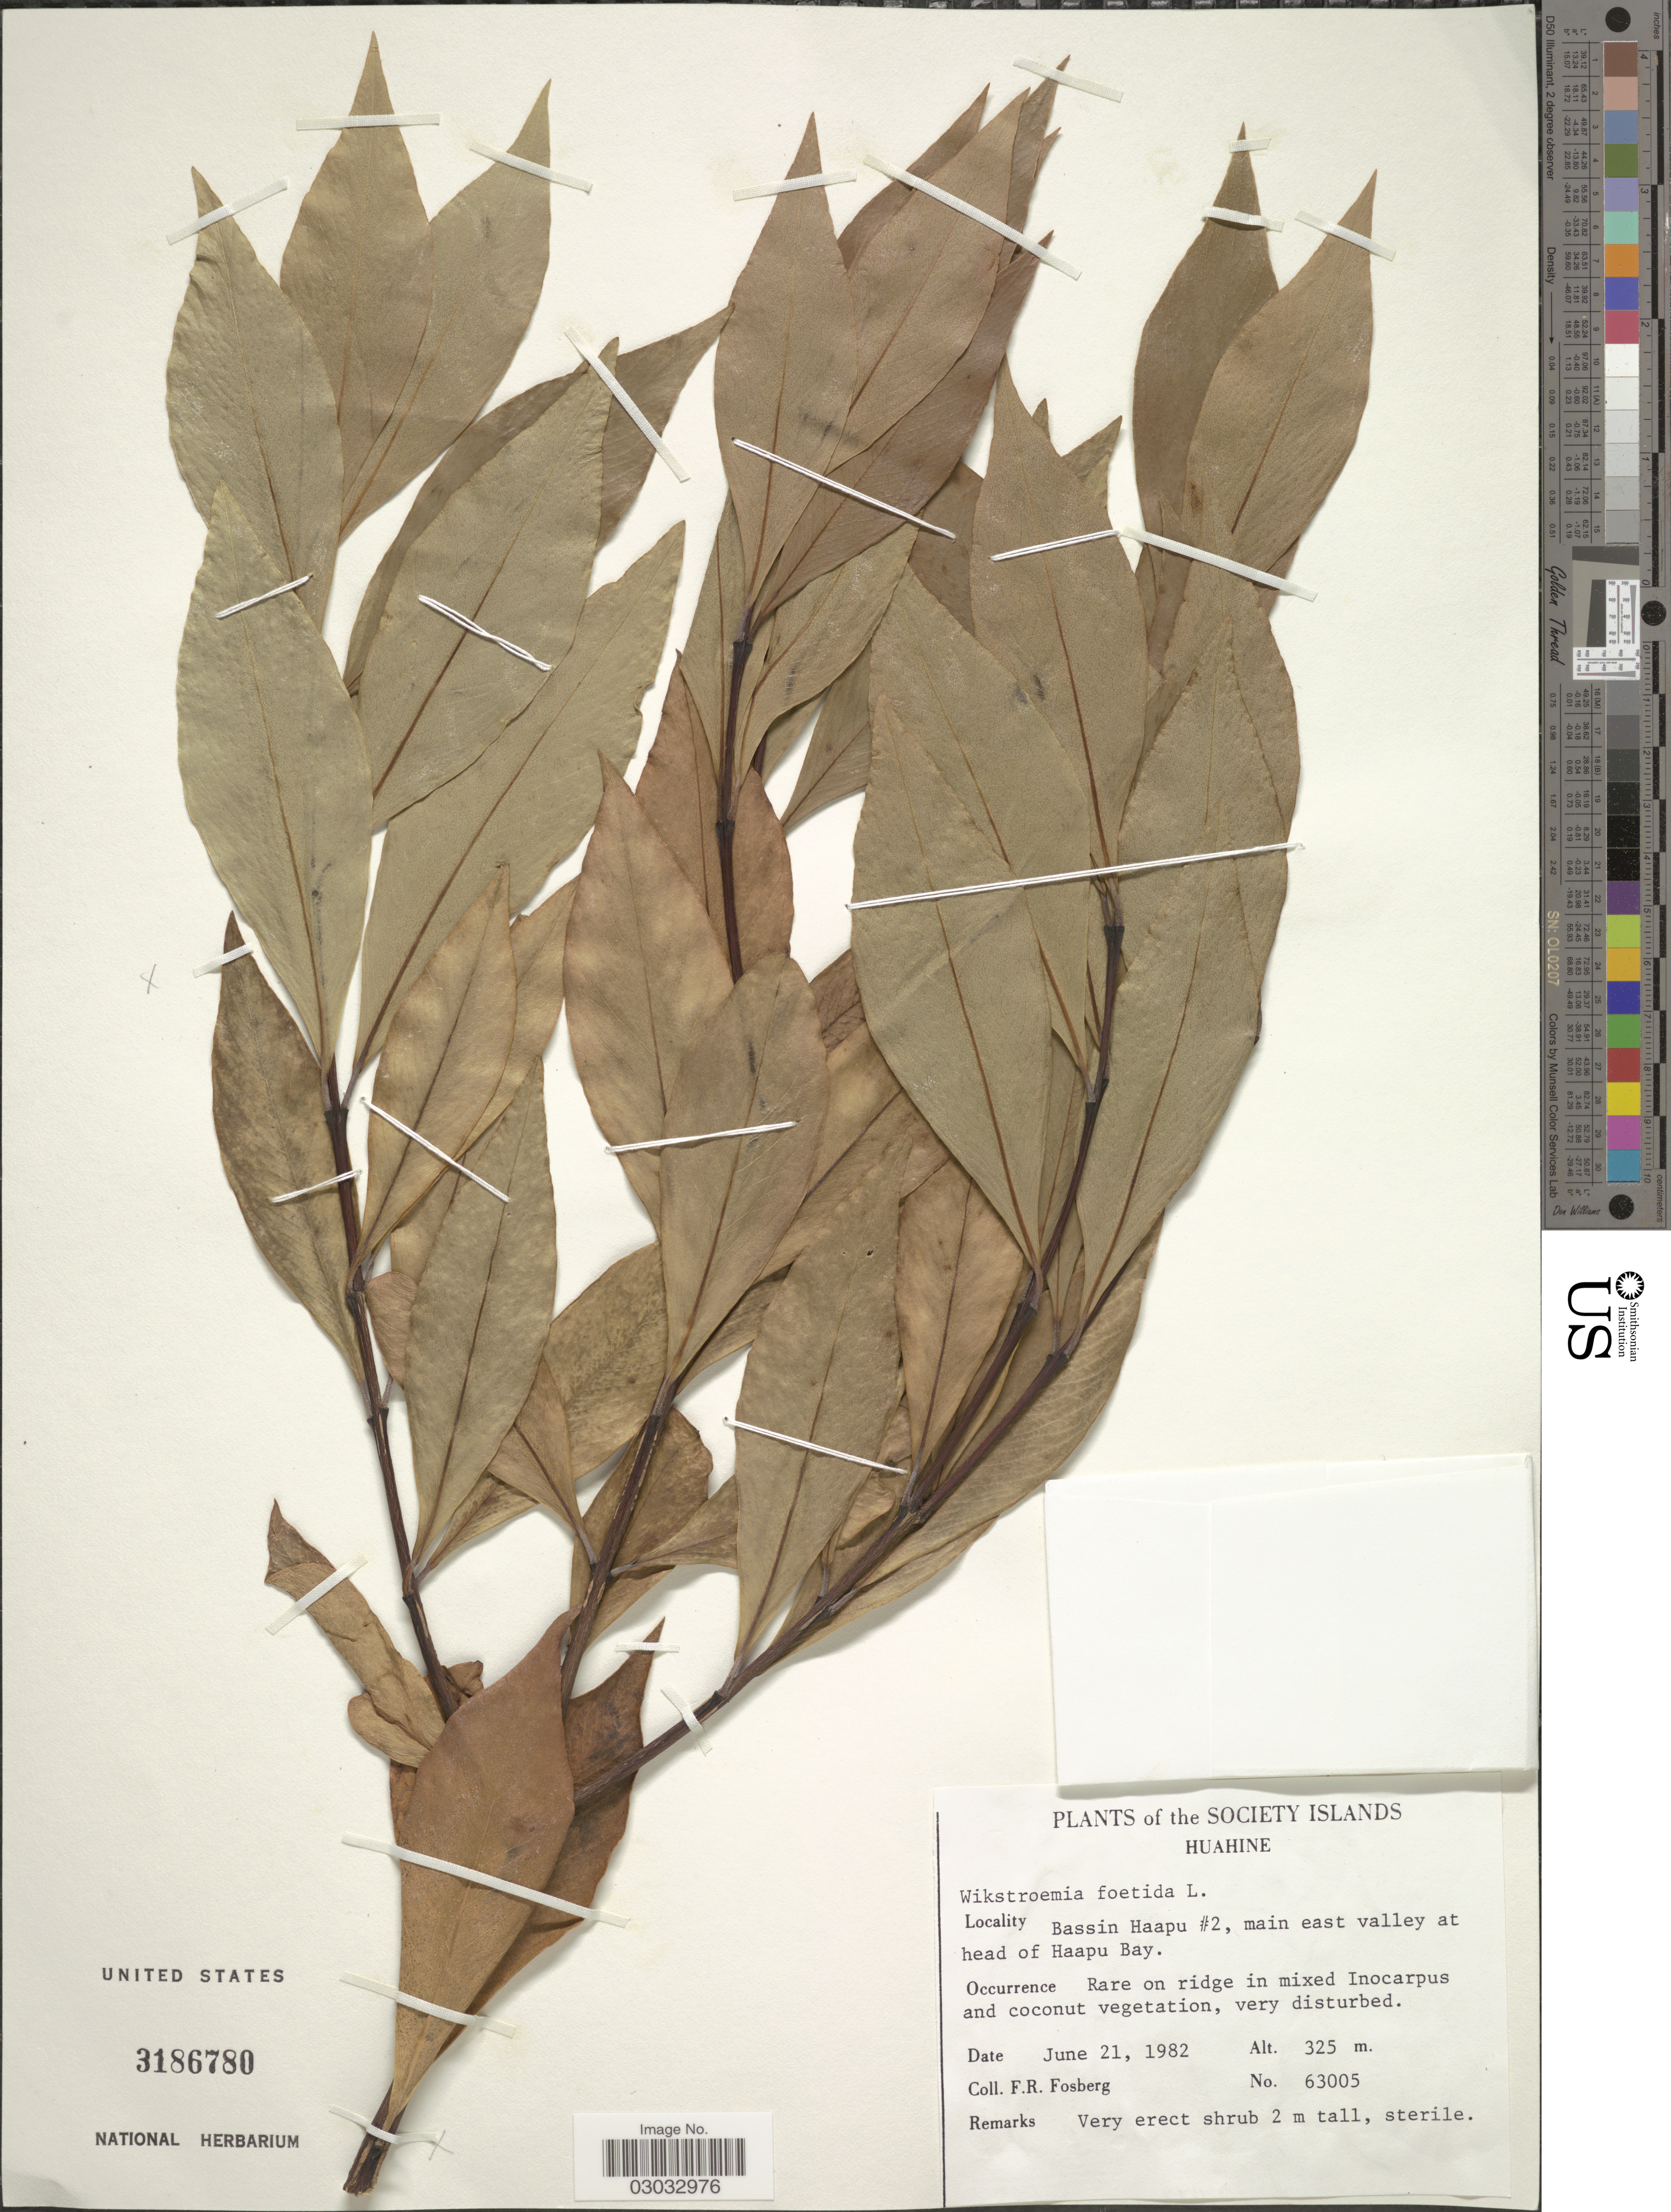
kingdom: Plantae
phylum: Tracheophyta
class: Magnoliopsida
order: Malvales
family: Thymelaeaceae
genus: Wikstroemia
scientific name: Wikstroemia coriacea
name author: Seem.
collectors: F. R. Fosberg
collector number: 63005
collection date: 1982-06-21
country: French Polynesia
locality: Society Islands, Huahine, Bassin Haapu #2, main east valley at head of Haapu Bay.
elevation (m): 325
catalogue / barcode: US 3186780